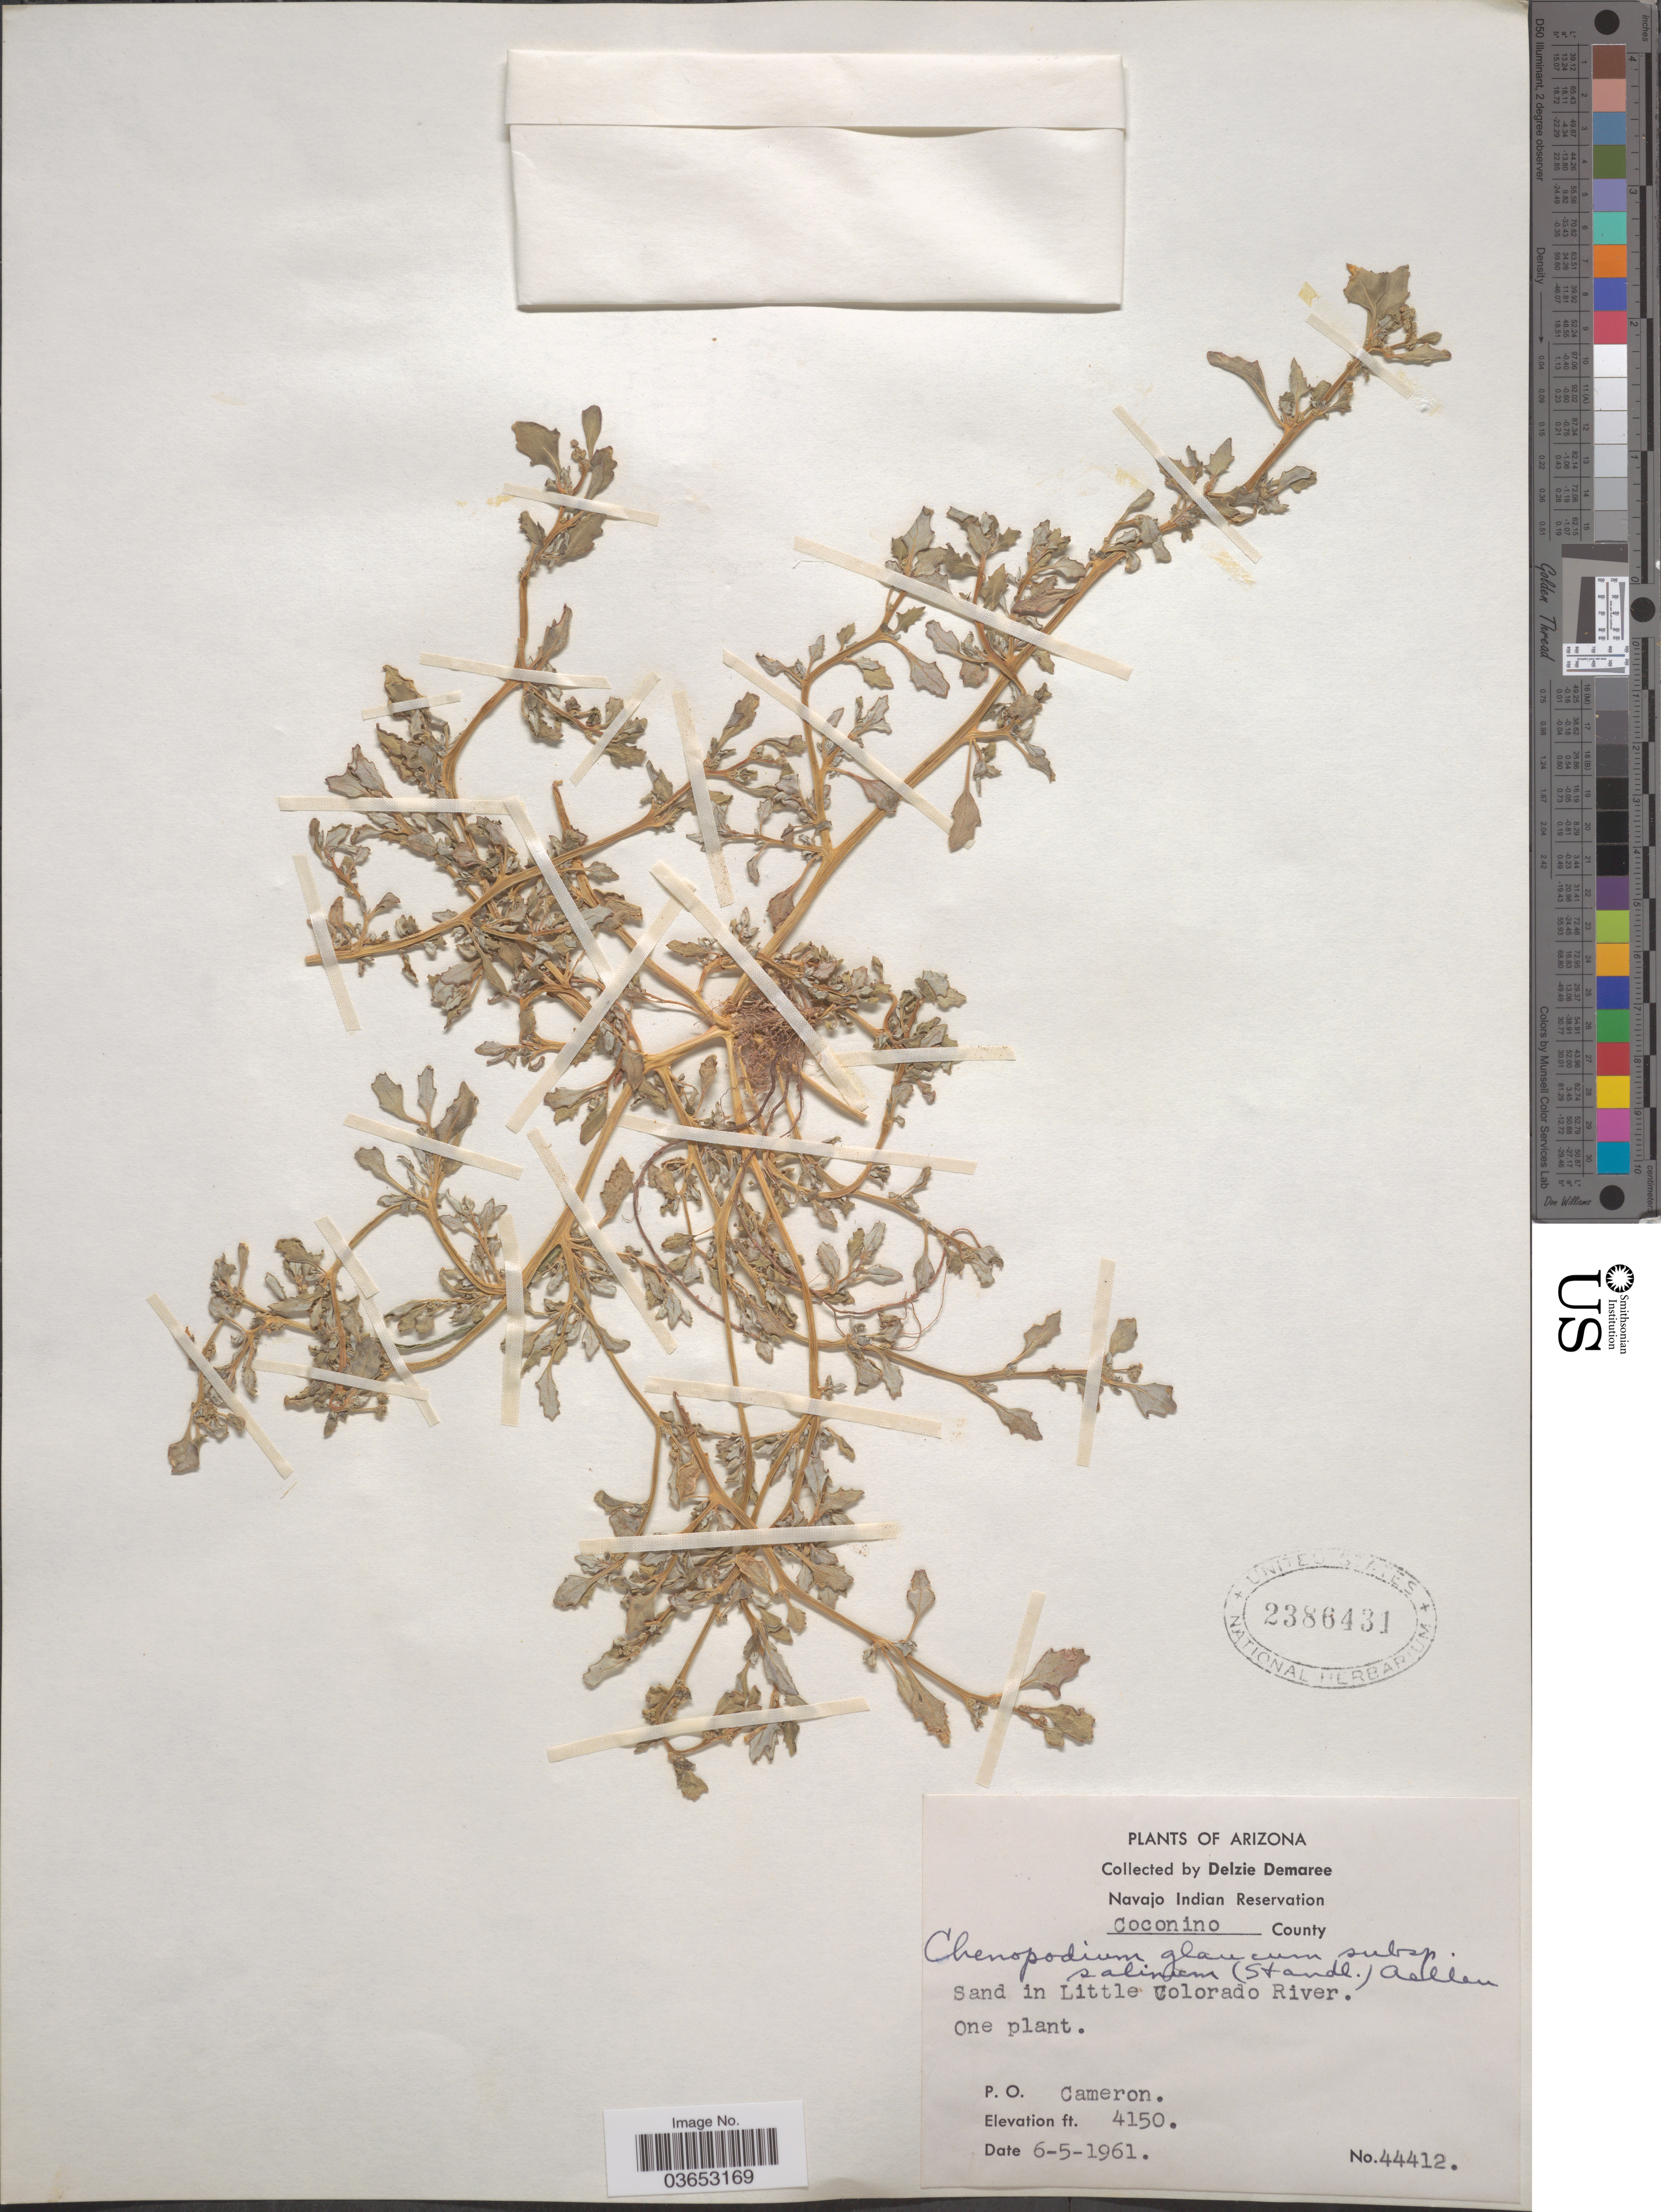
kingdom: Plantae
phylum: Tracheophyta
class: Magnoliopsida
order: Caryophyllales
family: Amaranthaceae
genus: Chenopodium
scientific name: Chenopodium glaucum subsp. salinum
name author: (Aellen) Aellen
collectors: D. Demaree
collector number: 44412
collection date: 1961-06-05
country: United States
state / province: Arizona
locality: Navajo Indian Reservation. Coconino County. Sand in Little Colorado River. P.O. Cameron.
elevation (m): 1265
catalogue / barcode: US 2386431